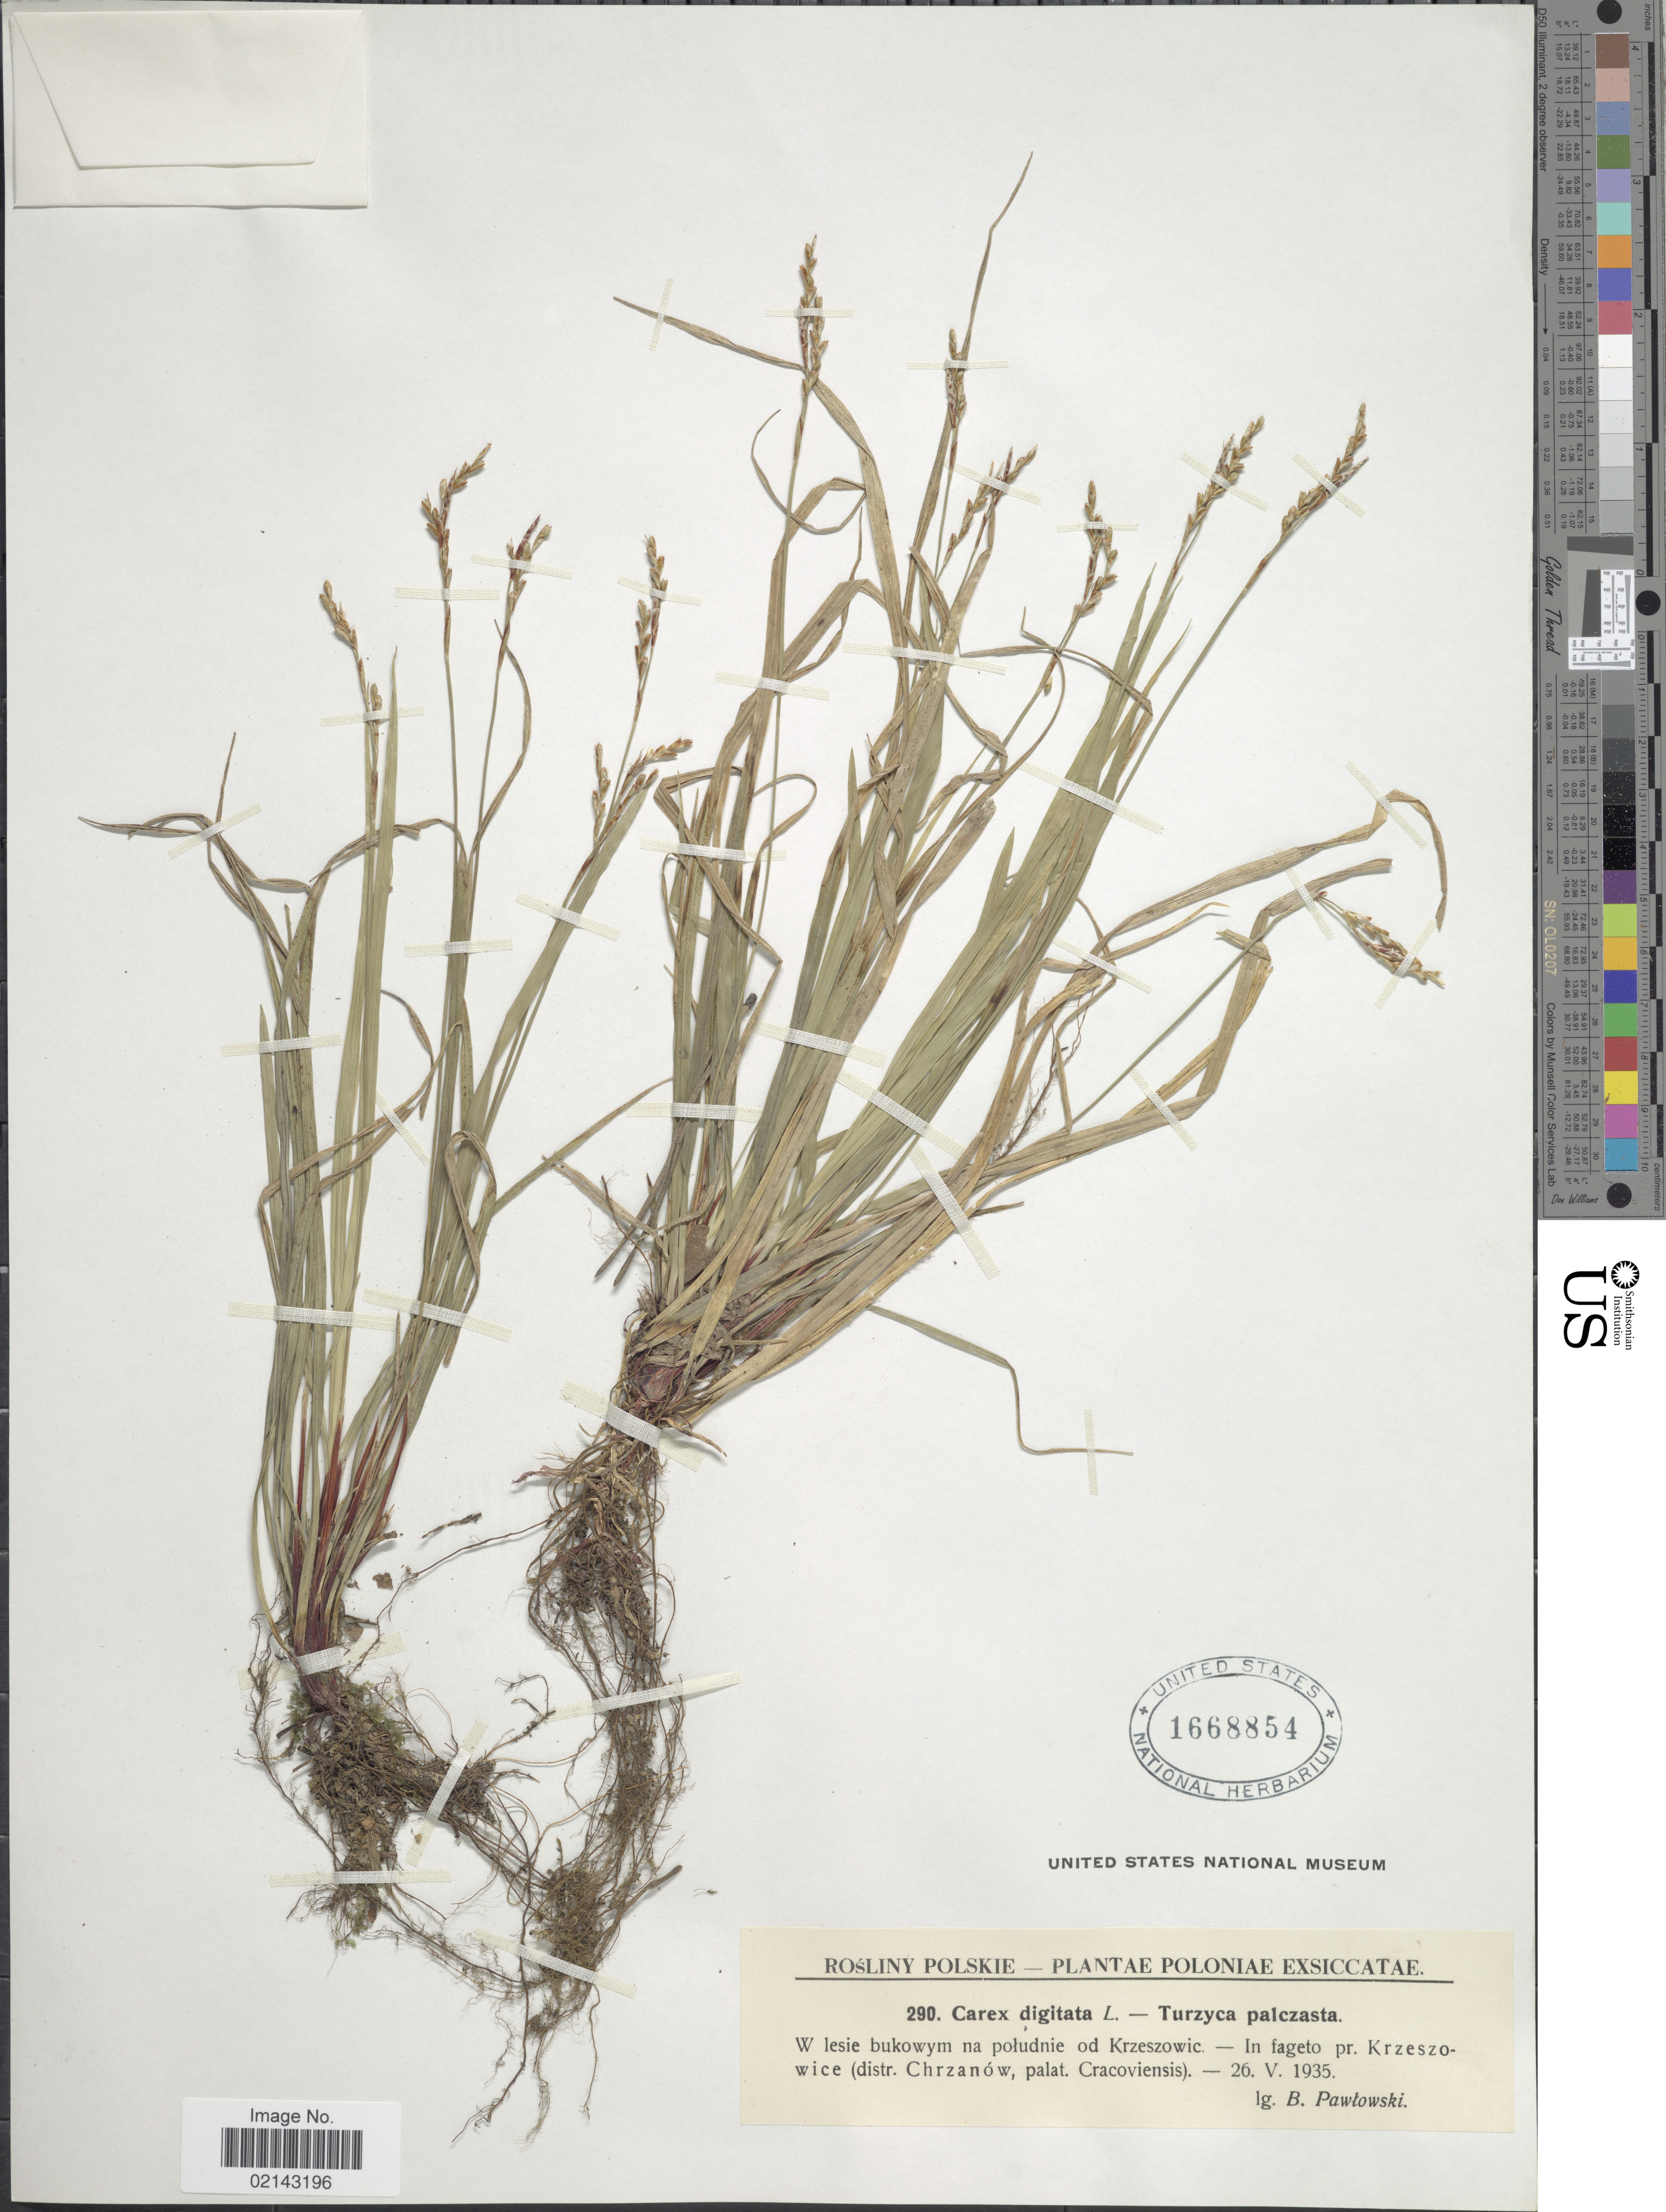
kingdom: Plantae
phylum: Tracheophyta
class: Liliopsida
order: Poales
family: Cyperaceae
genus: Carex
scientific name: Carex digitata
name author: L.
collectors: B. Pawtowski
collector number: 290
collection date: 1935-05-26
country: Poland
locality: Poloniae. W lesie bukowym na poludnie od Krzeszowic. - In fageto pr. Krzeszowice (distr. Chrzanow, palat. Cracoviensis)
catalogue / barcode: US 1668854